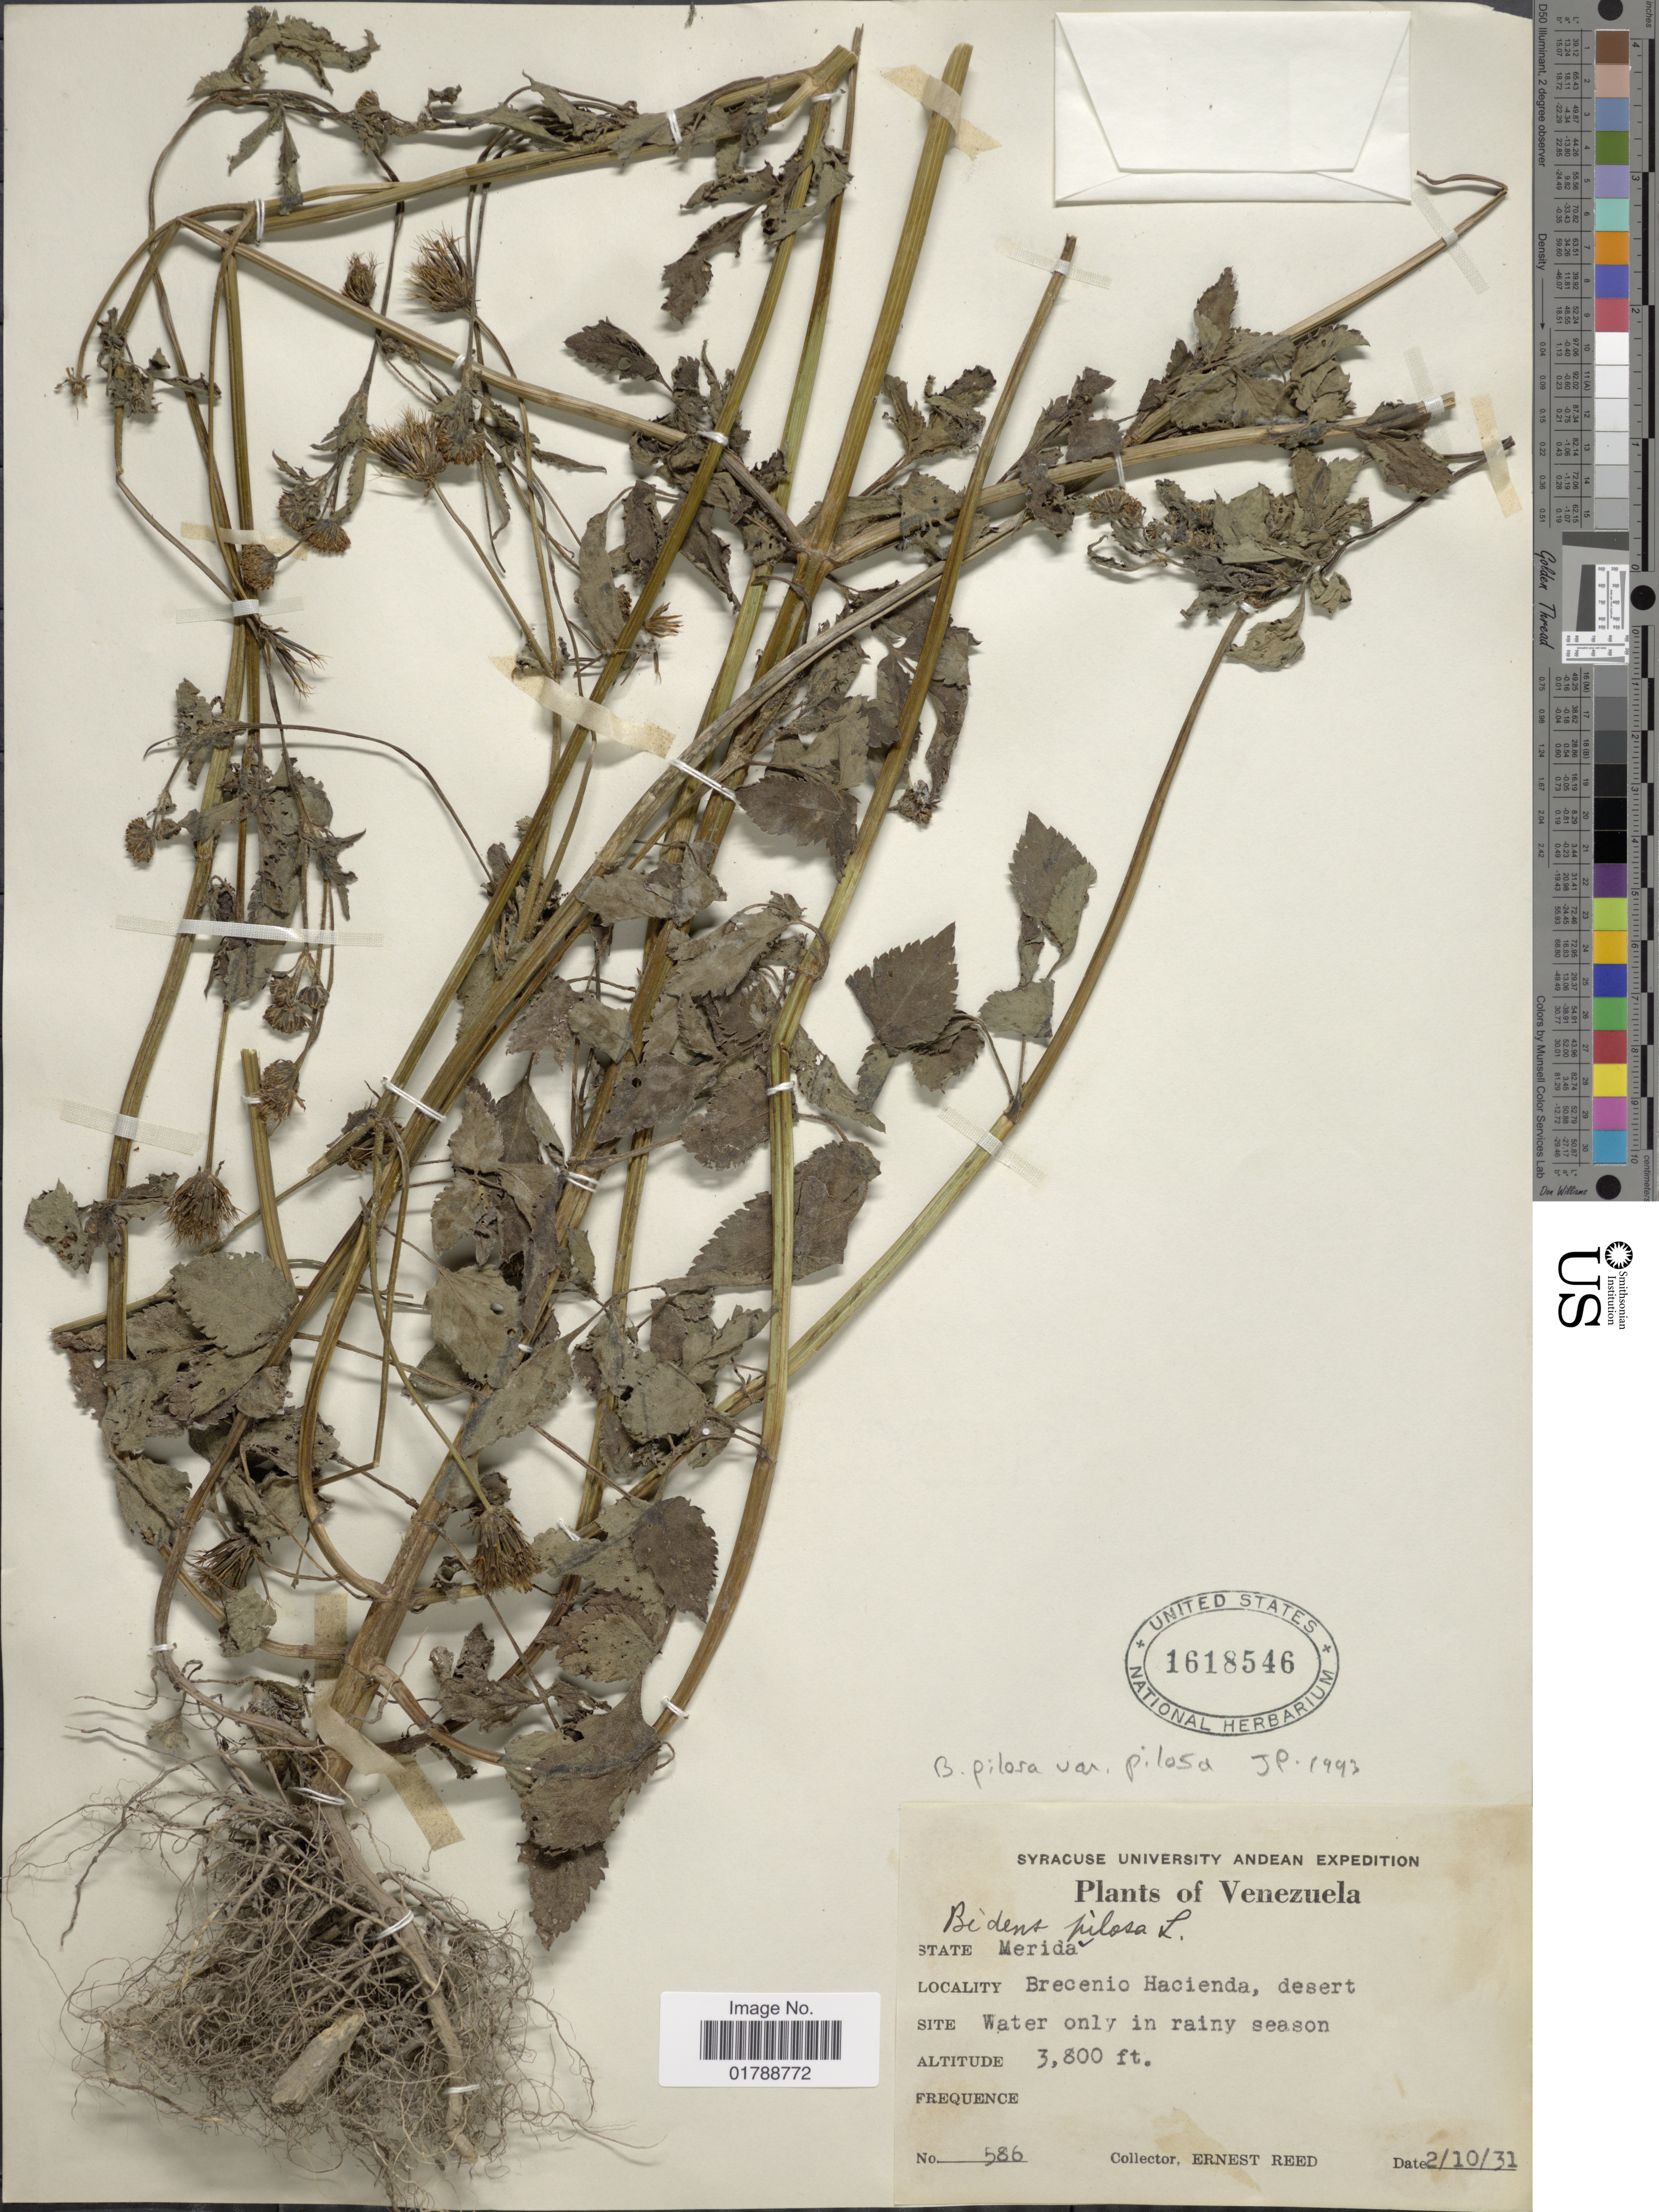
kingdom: Plantae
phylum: Tracheophyta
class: Magnoliopsida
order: Asterales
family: Asteraceae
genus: Bidens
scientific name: Bidens pilosa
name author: L.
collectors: E. Reed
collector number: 586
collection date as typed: Transcribed d/m/y: 2/10/31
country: Venezuela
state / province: Mérida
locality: Brecenio Hacienda, desert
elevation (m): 1158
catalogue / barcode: US 1618546